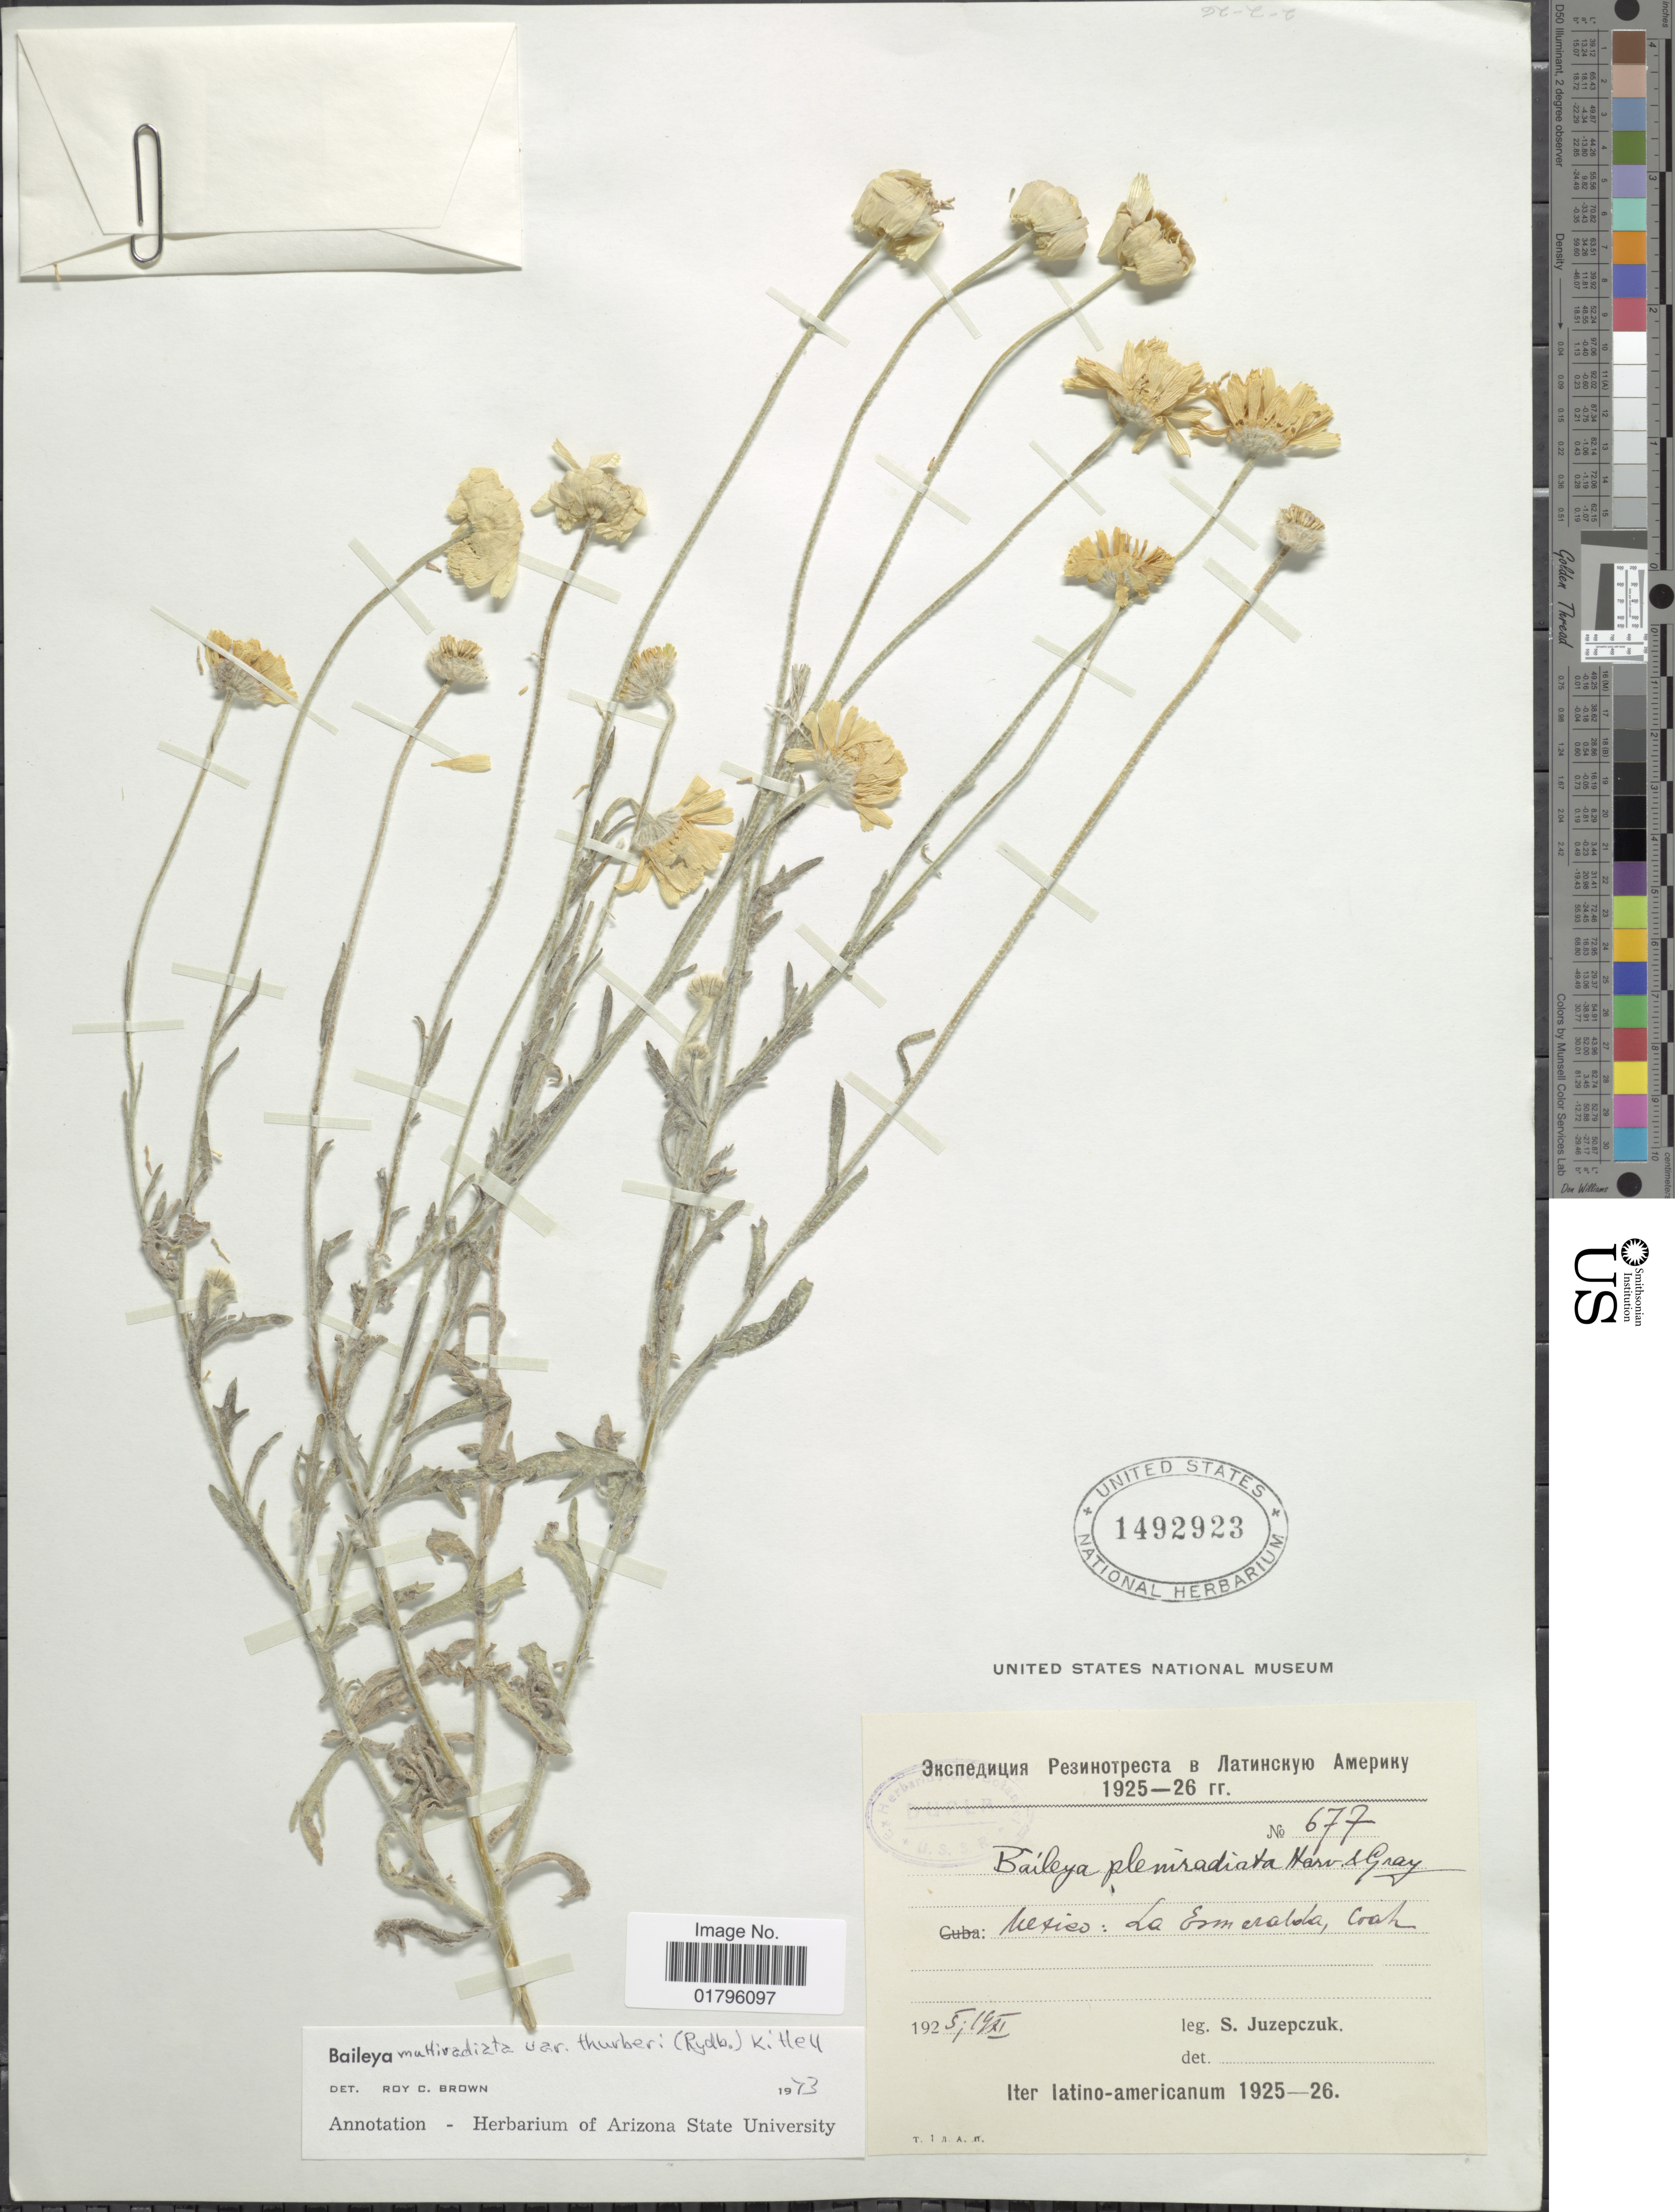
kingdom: Plantae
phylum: Tracheophyta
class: Magnoliopsida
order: Asterales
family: Asteraceae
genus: Baileya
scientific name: Baileya multiradiata var. thurberi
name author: (Rydb.) Kittell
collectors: S. V. Juzepczuk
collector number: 677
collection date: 1925-11-19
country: Mexico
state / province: Coahuila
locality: La Esmeralda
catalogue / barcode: US 1492923